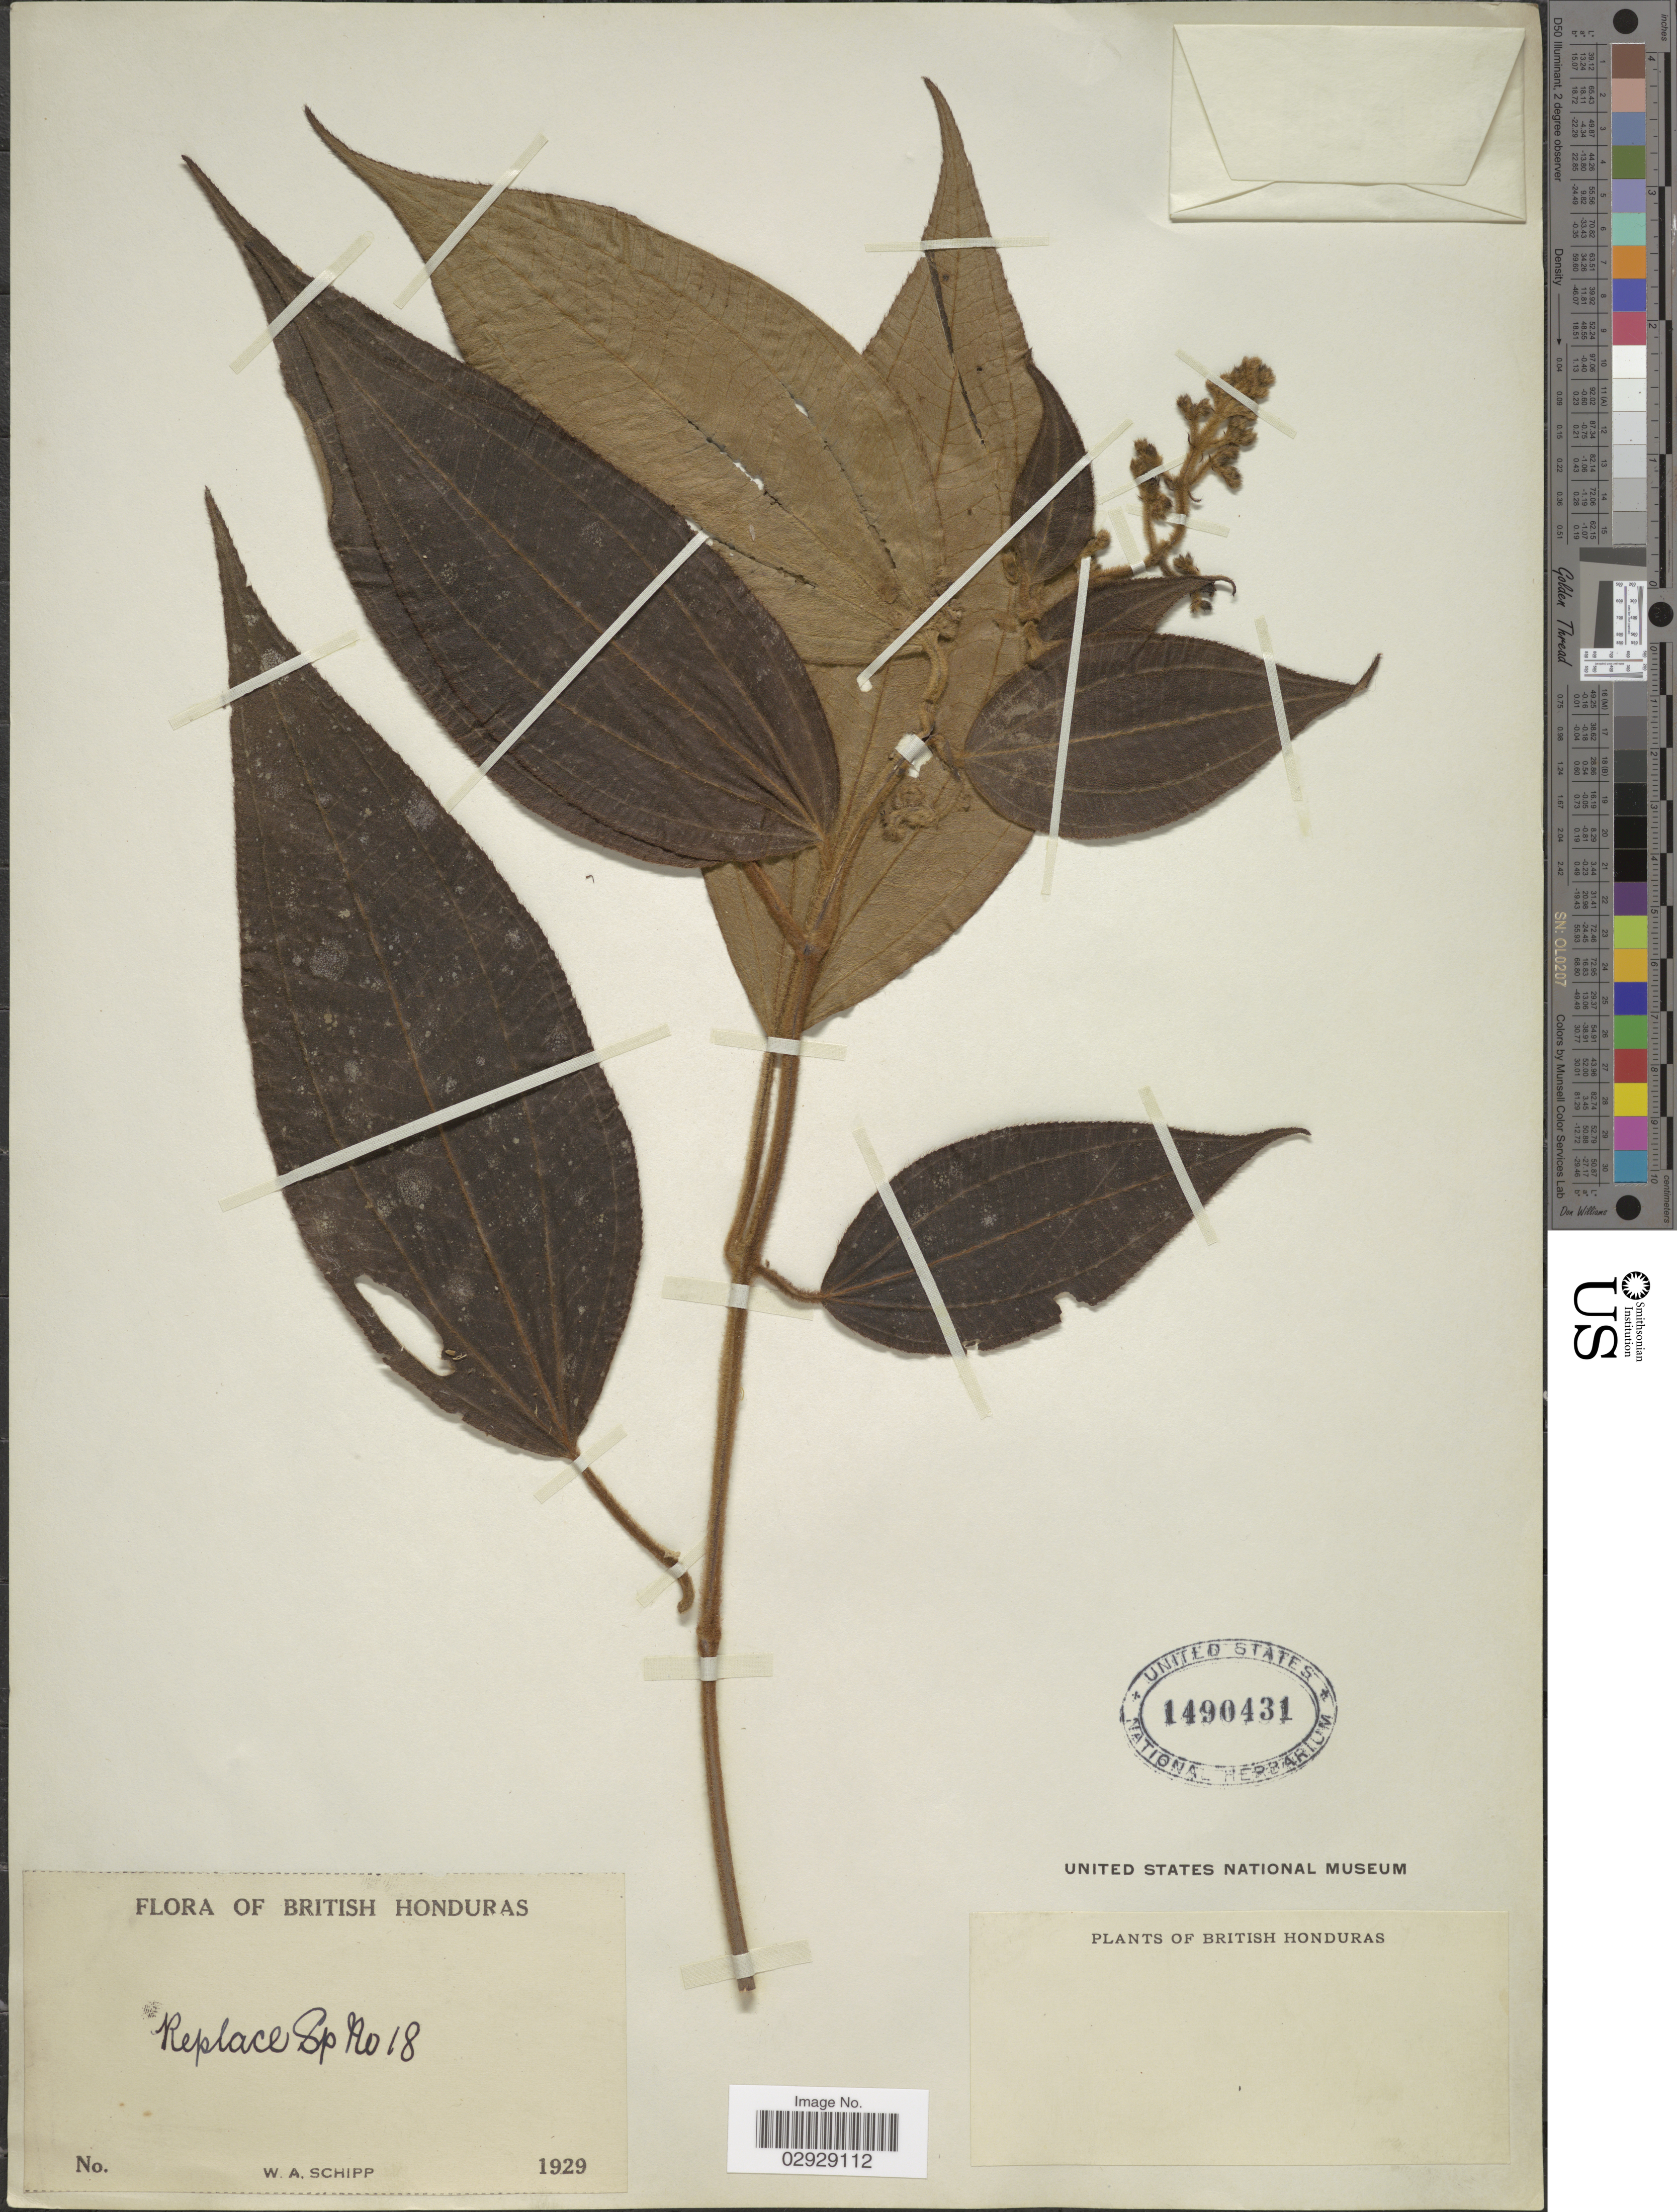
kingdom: Plantae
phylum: Tracheophyta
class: Magnoliopsida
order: Myrtales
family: Melastomataceae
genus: Leandra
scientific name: Leandra dichotoma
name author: (D. Don) Cogn.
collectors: W. Schipp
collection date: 1929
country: Belize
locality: British Honduras.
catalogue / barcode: US 1490431